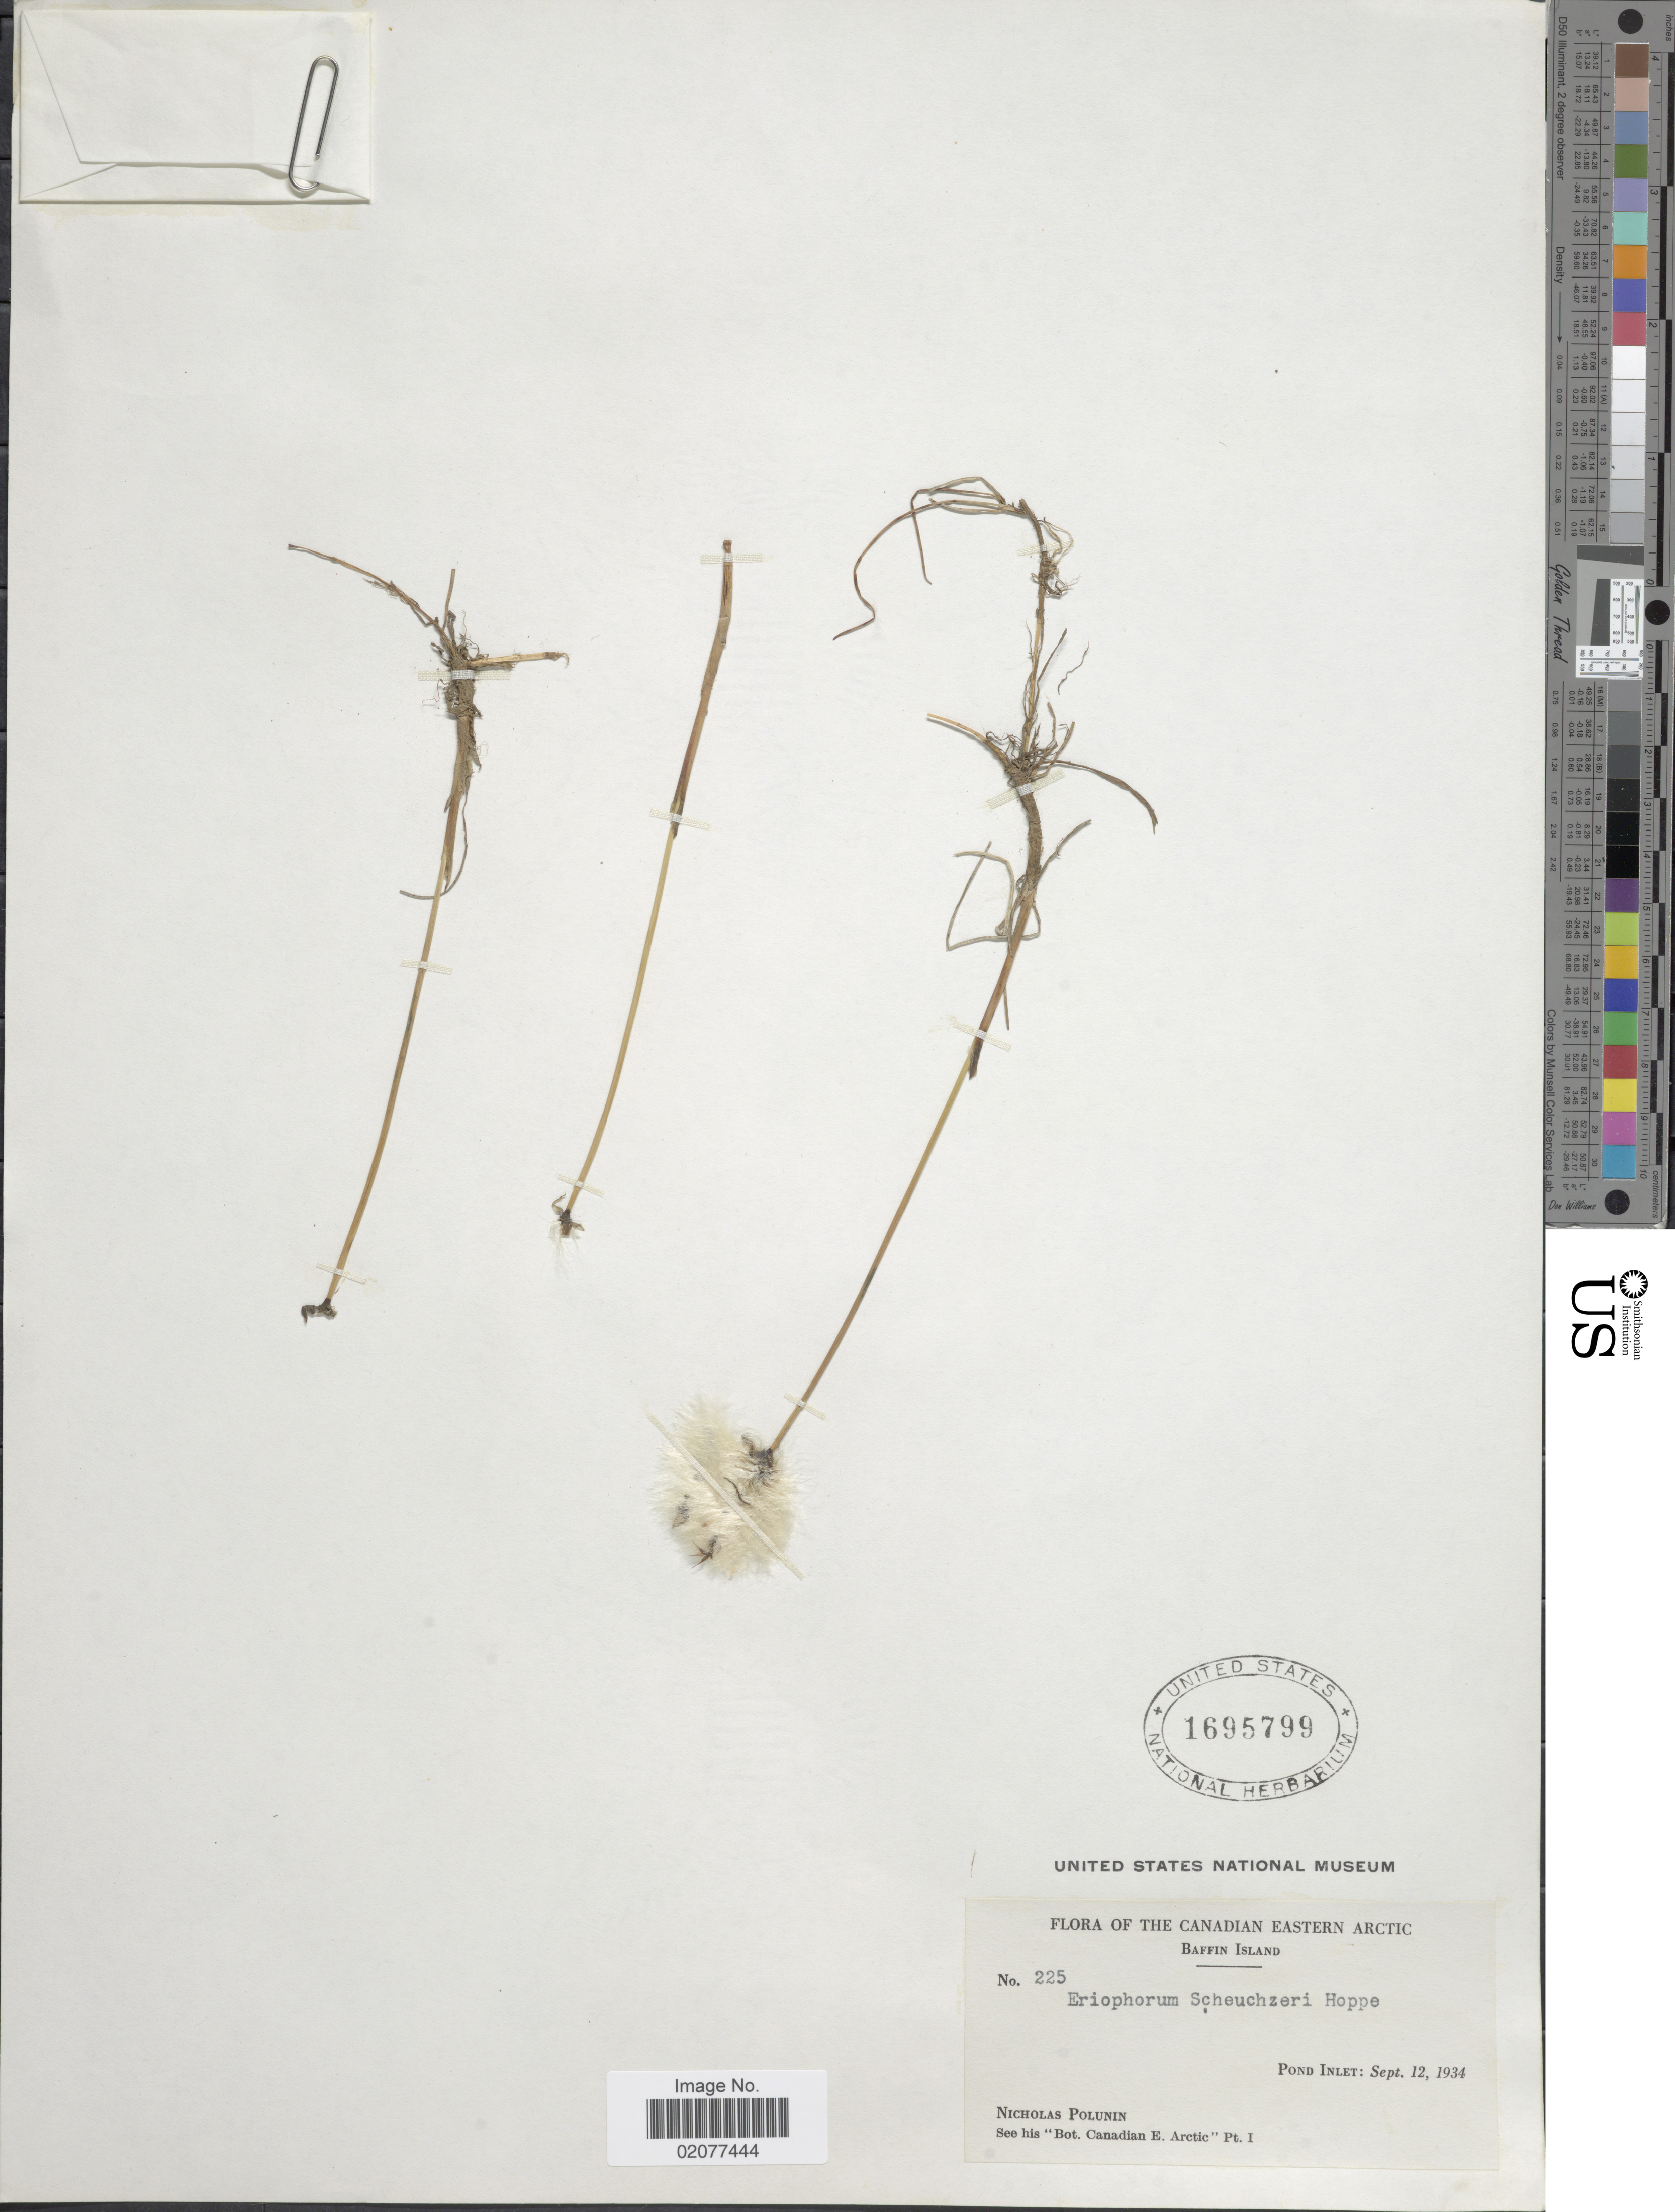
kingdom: Plantae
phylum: Tracheophyta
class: Liliopsida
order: Poales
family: Cyperaceae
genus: Eriophorum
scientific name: Eriophorum scheuchzeri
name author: Hoppe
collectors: N. V. Polunin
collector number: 225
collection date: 1934-09-12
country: Canada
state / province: Nunavut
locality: Canadian Eastern Arctic, Baffin Island. Pond Inlet.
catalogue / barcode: US 1695799